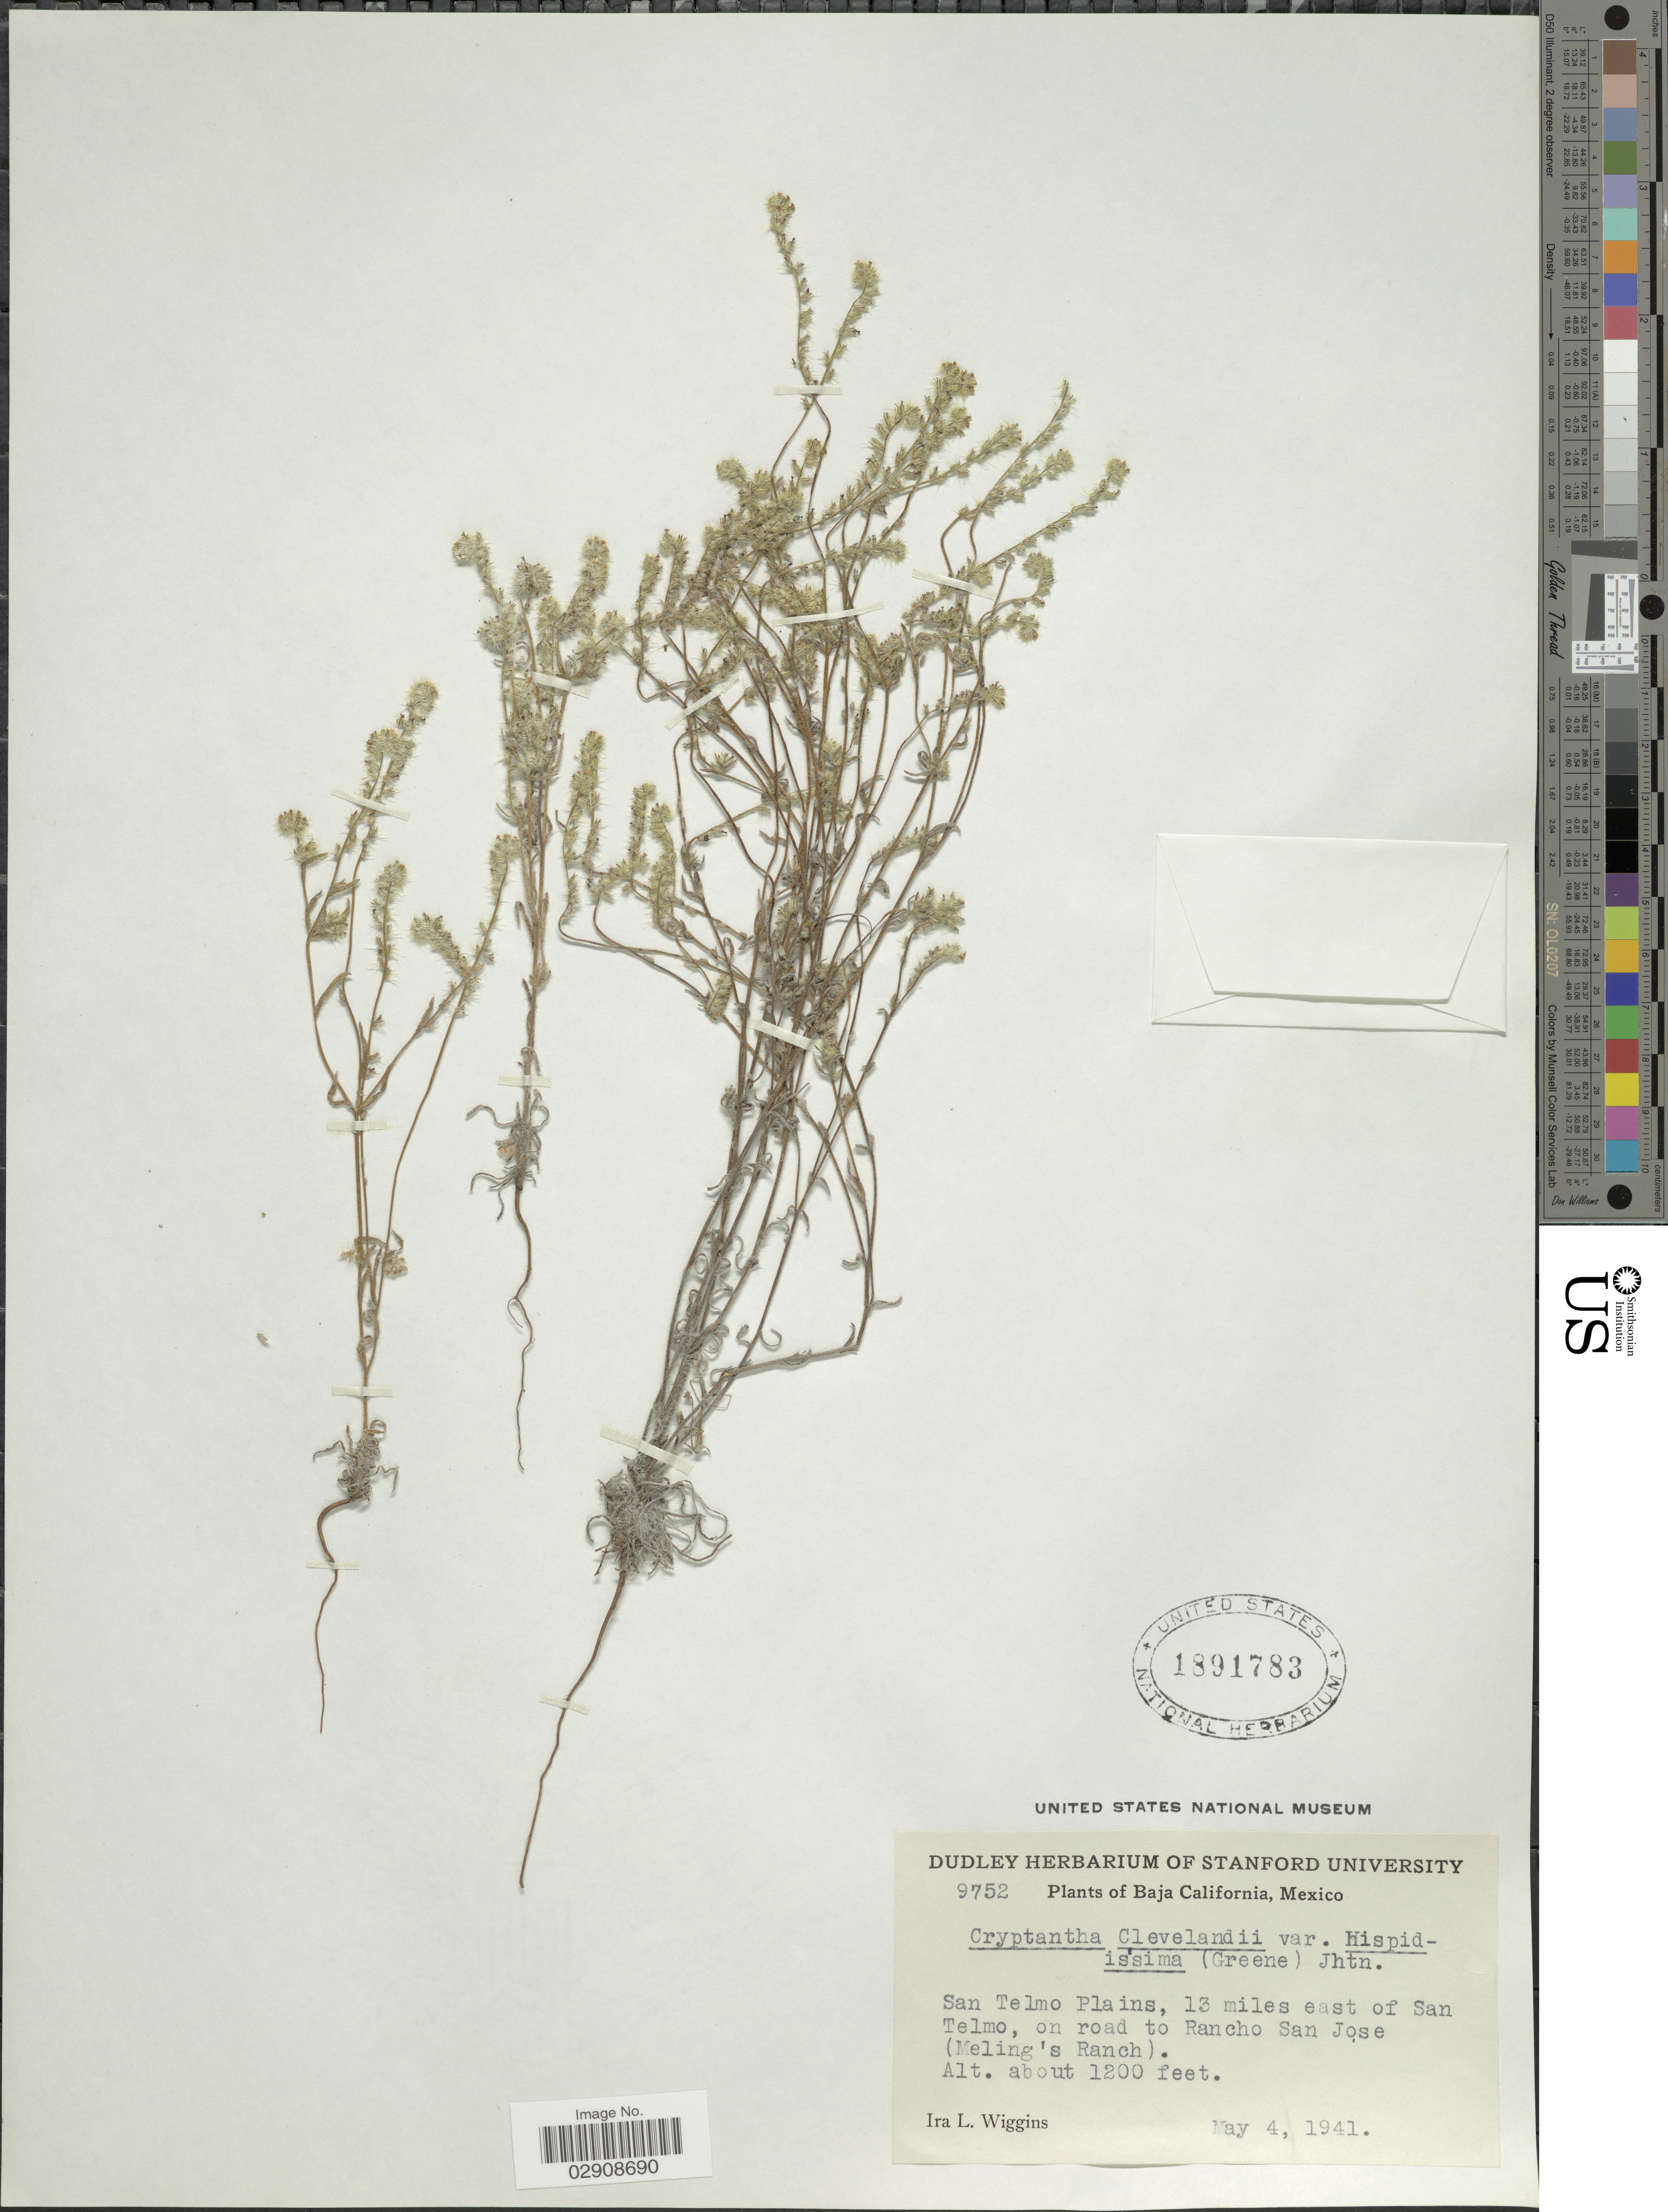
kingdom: Plantae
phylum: Tracheophyta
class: Magnoliopsida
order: Boraginales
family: Boraginaceae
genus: Cryptantha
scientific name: Cryptantha clevelandii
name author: Greene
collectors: I. L. Wiggins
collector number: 9752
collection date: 1941-05-04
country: Mexico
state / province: Baja California Norte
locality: San Telmo Plains, 13 miles east of San Telmo, on road to Rancho San Jose (Meling's Ranch).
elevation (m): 366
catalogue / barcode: US 1891783